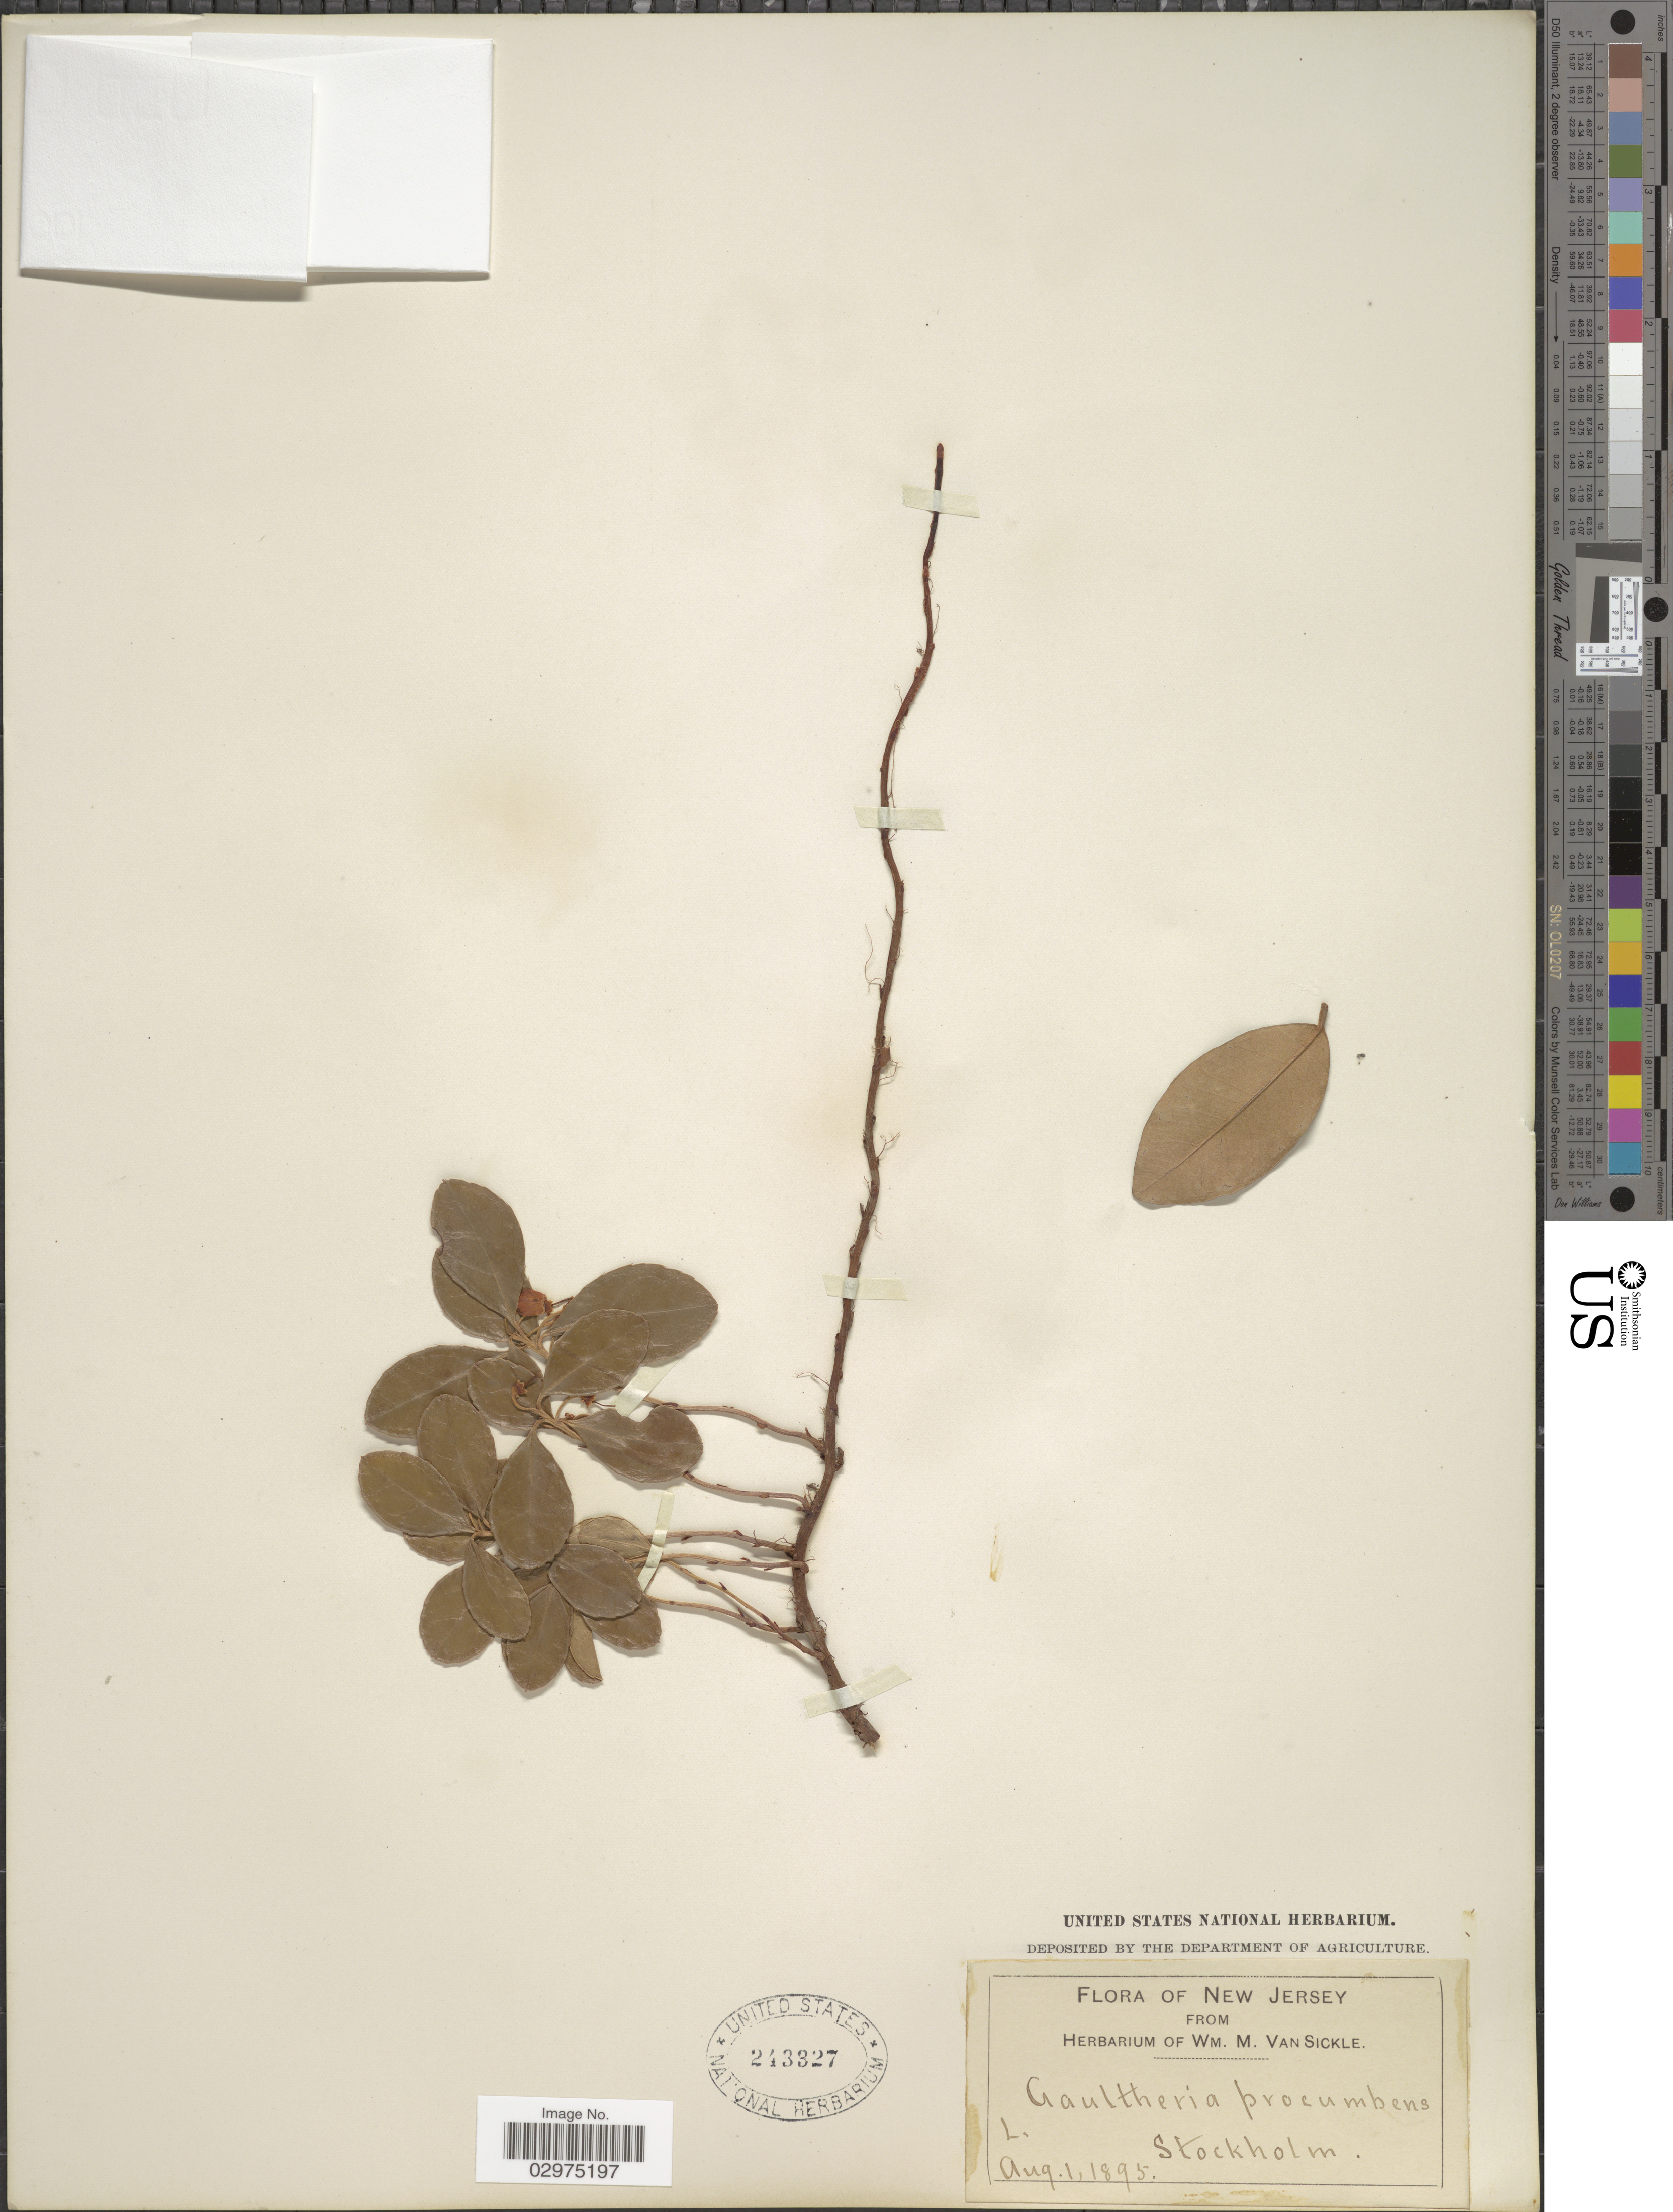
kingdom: Plantae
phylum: Tracheophyta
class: Magnoliopsida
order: Ericales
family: Ericaceae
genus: Gaultheria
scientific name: Gaultheria procumbens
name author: L.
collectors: ex herb. Wm. M. Van Sickle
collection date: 1895-08-01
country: United States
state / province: New Jersey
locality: Stockholm.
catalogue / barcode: US 243327